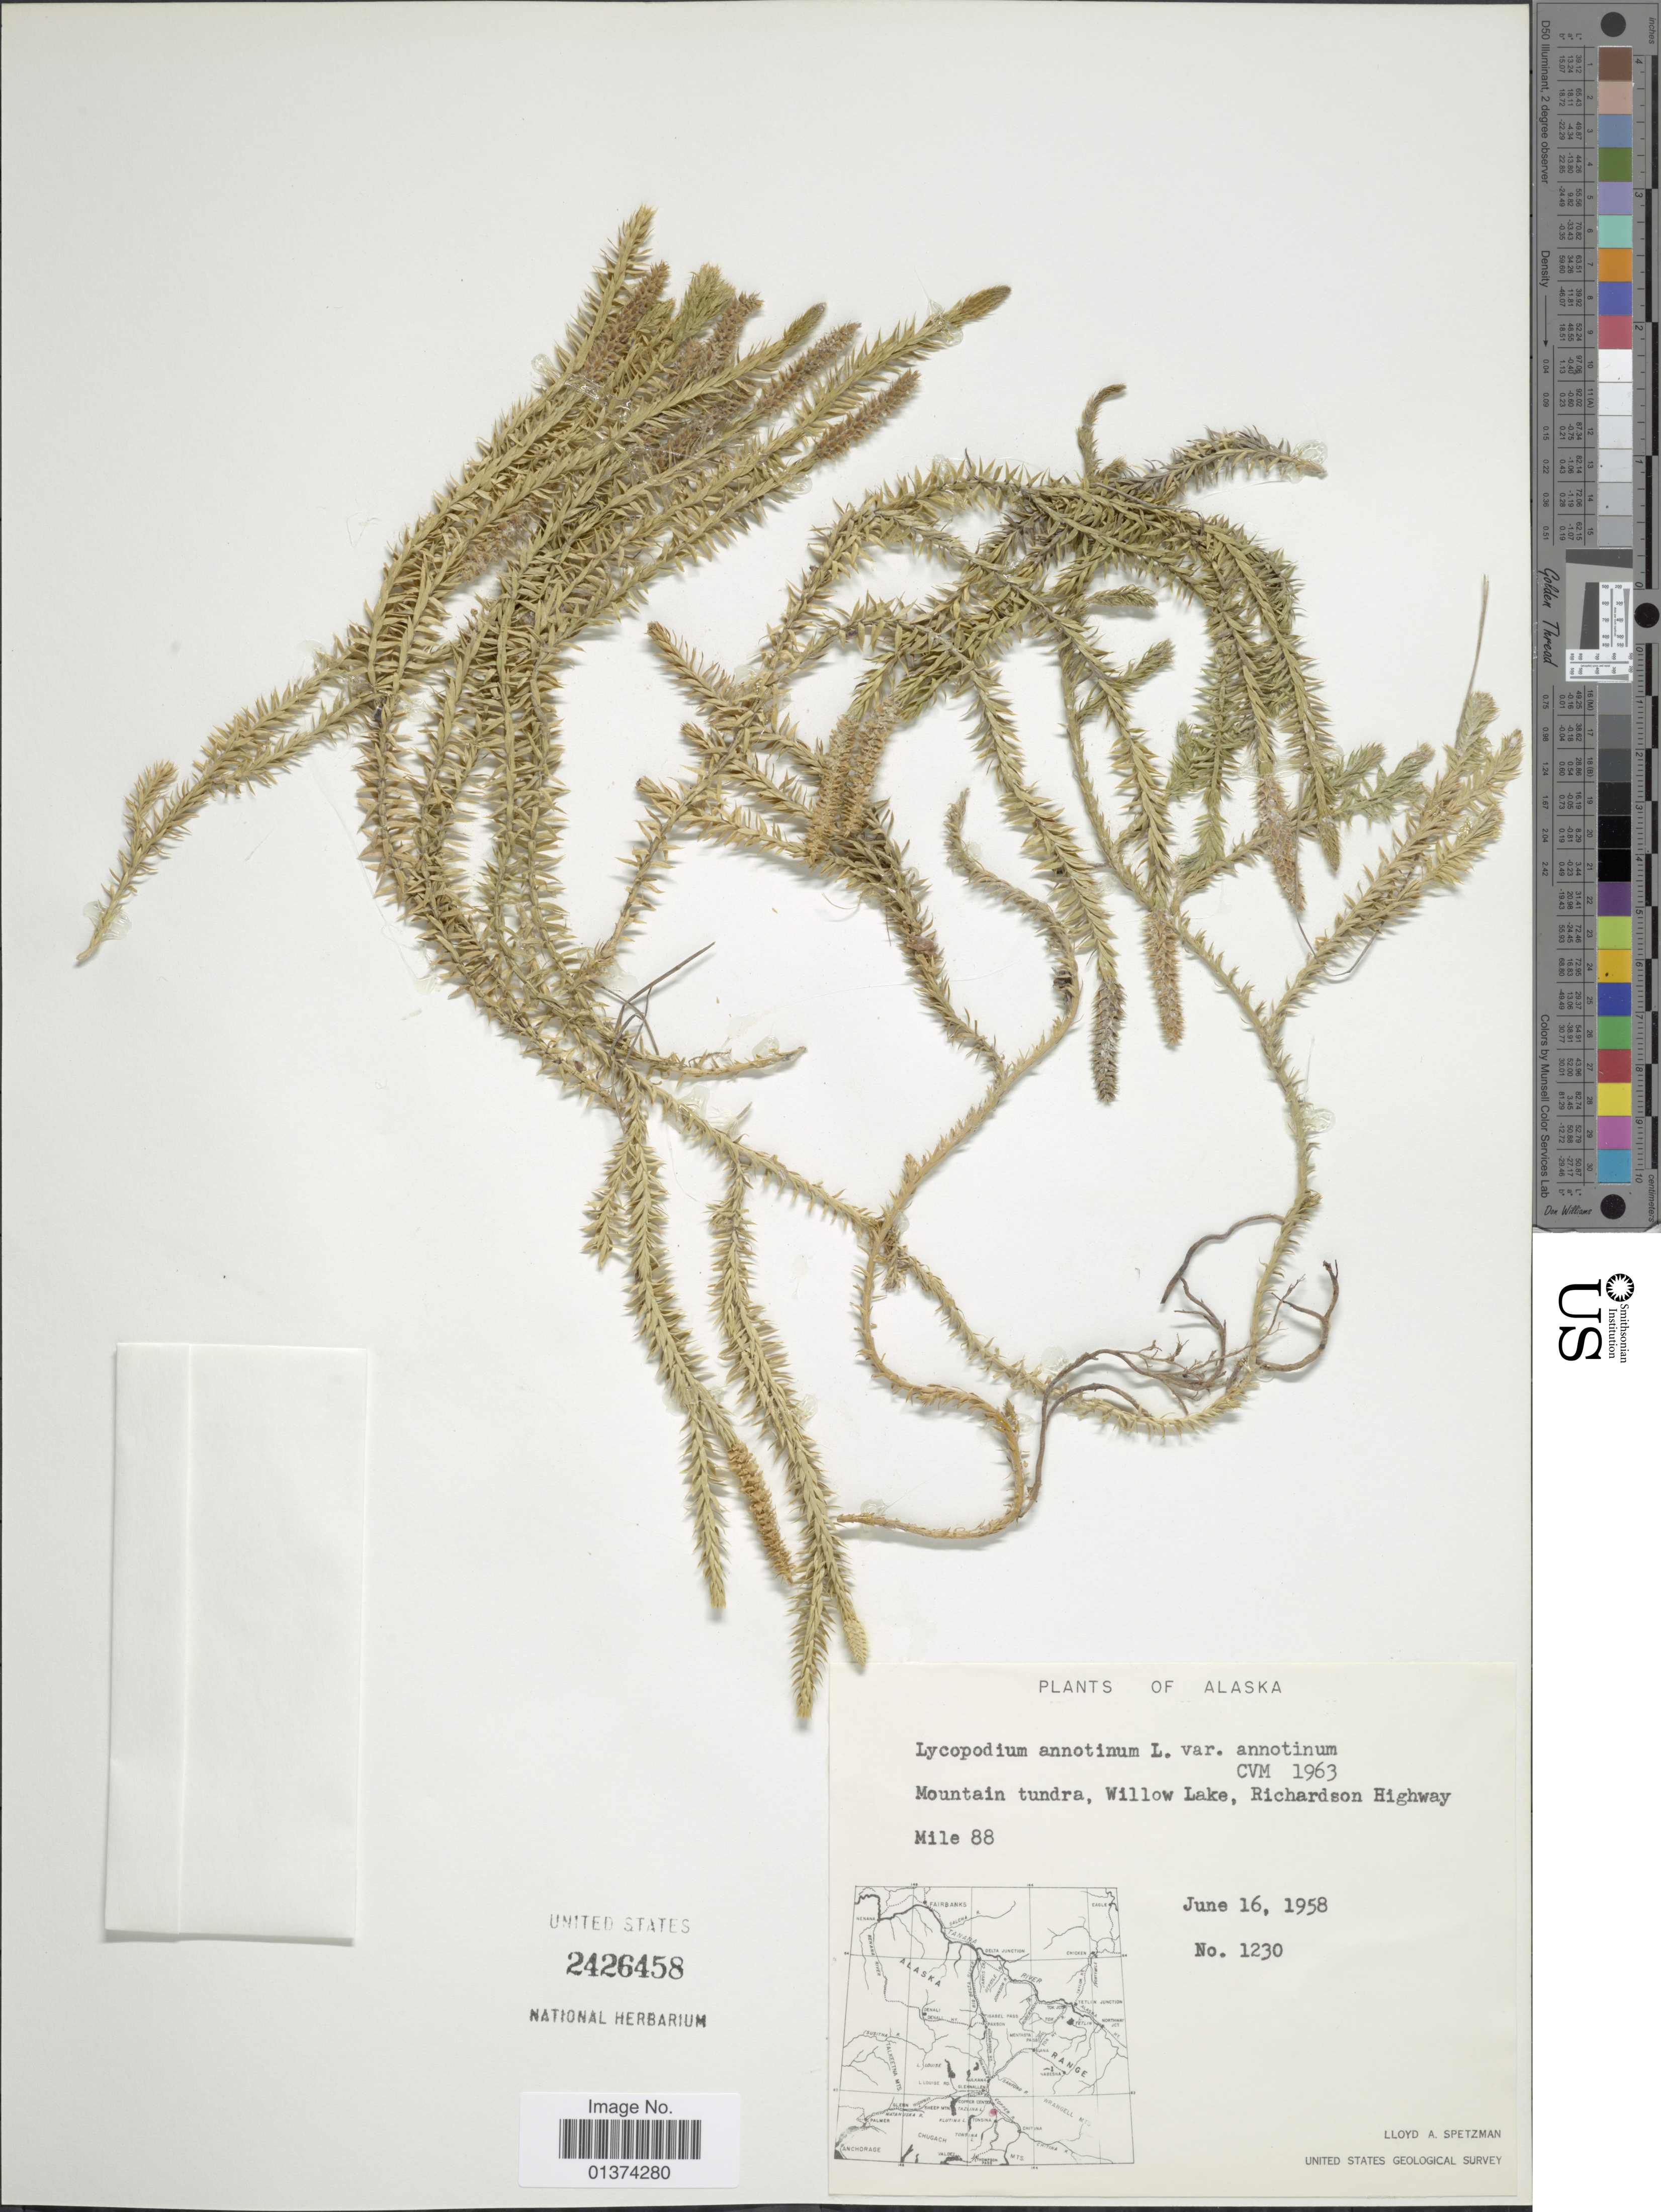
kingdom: Plantae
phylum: Tracheophyta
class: Lycopodiopsida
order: Lycopodiales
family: Lycopodiaceae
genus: Spinulum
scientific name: Spinulum annotinum subsp. annotinum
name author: (L.) A. Haines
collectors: L. Spetzman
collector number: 1230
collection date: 1958-06-16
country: United States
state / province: Alaska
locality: Mountain tundra,Willow Lake, Richardson Highway Mile 88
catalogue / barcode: US 2426458